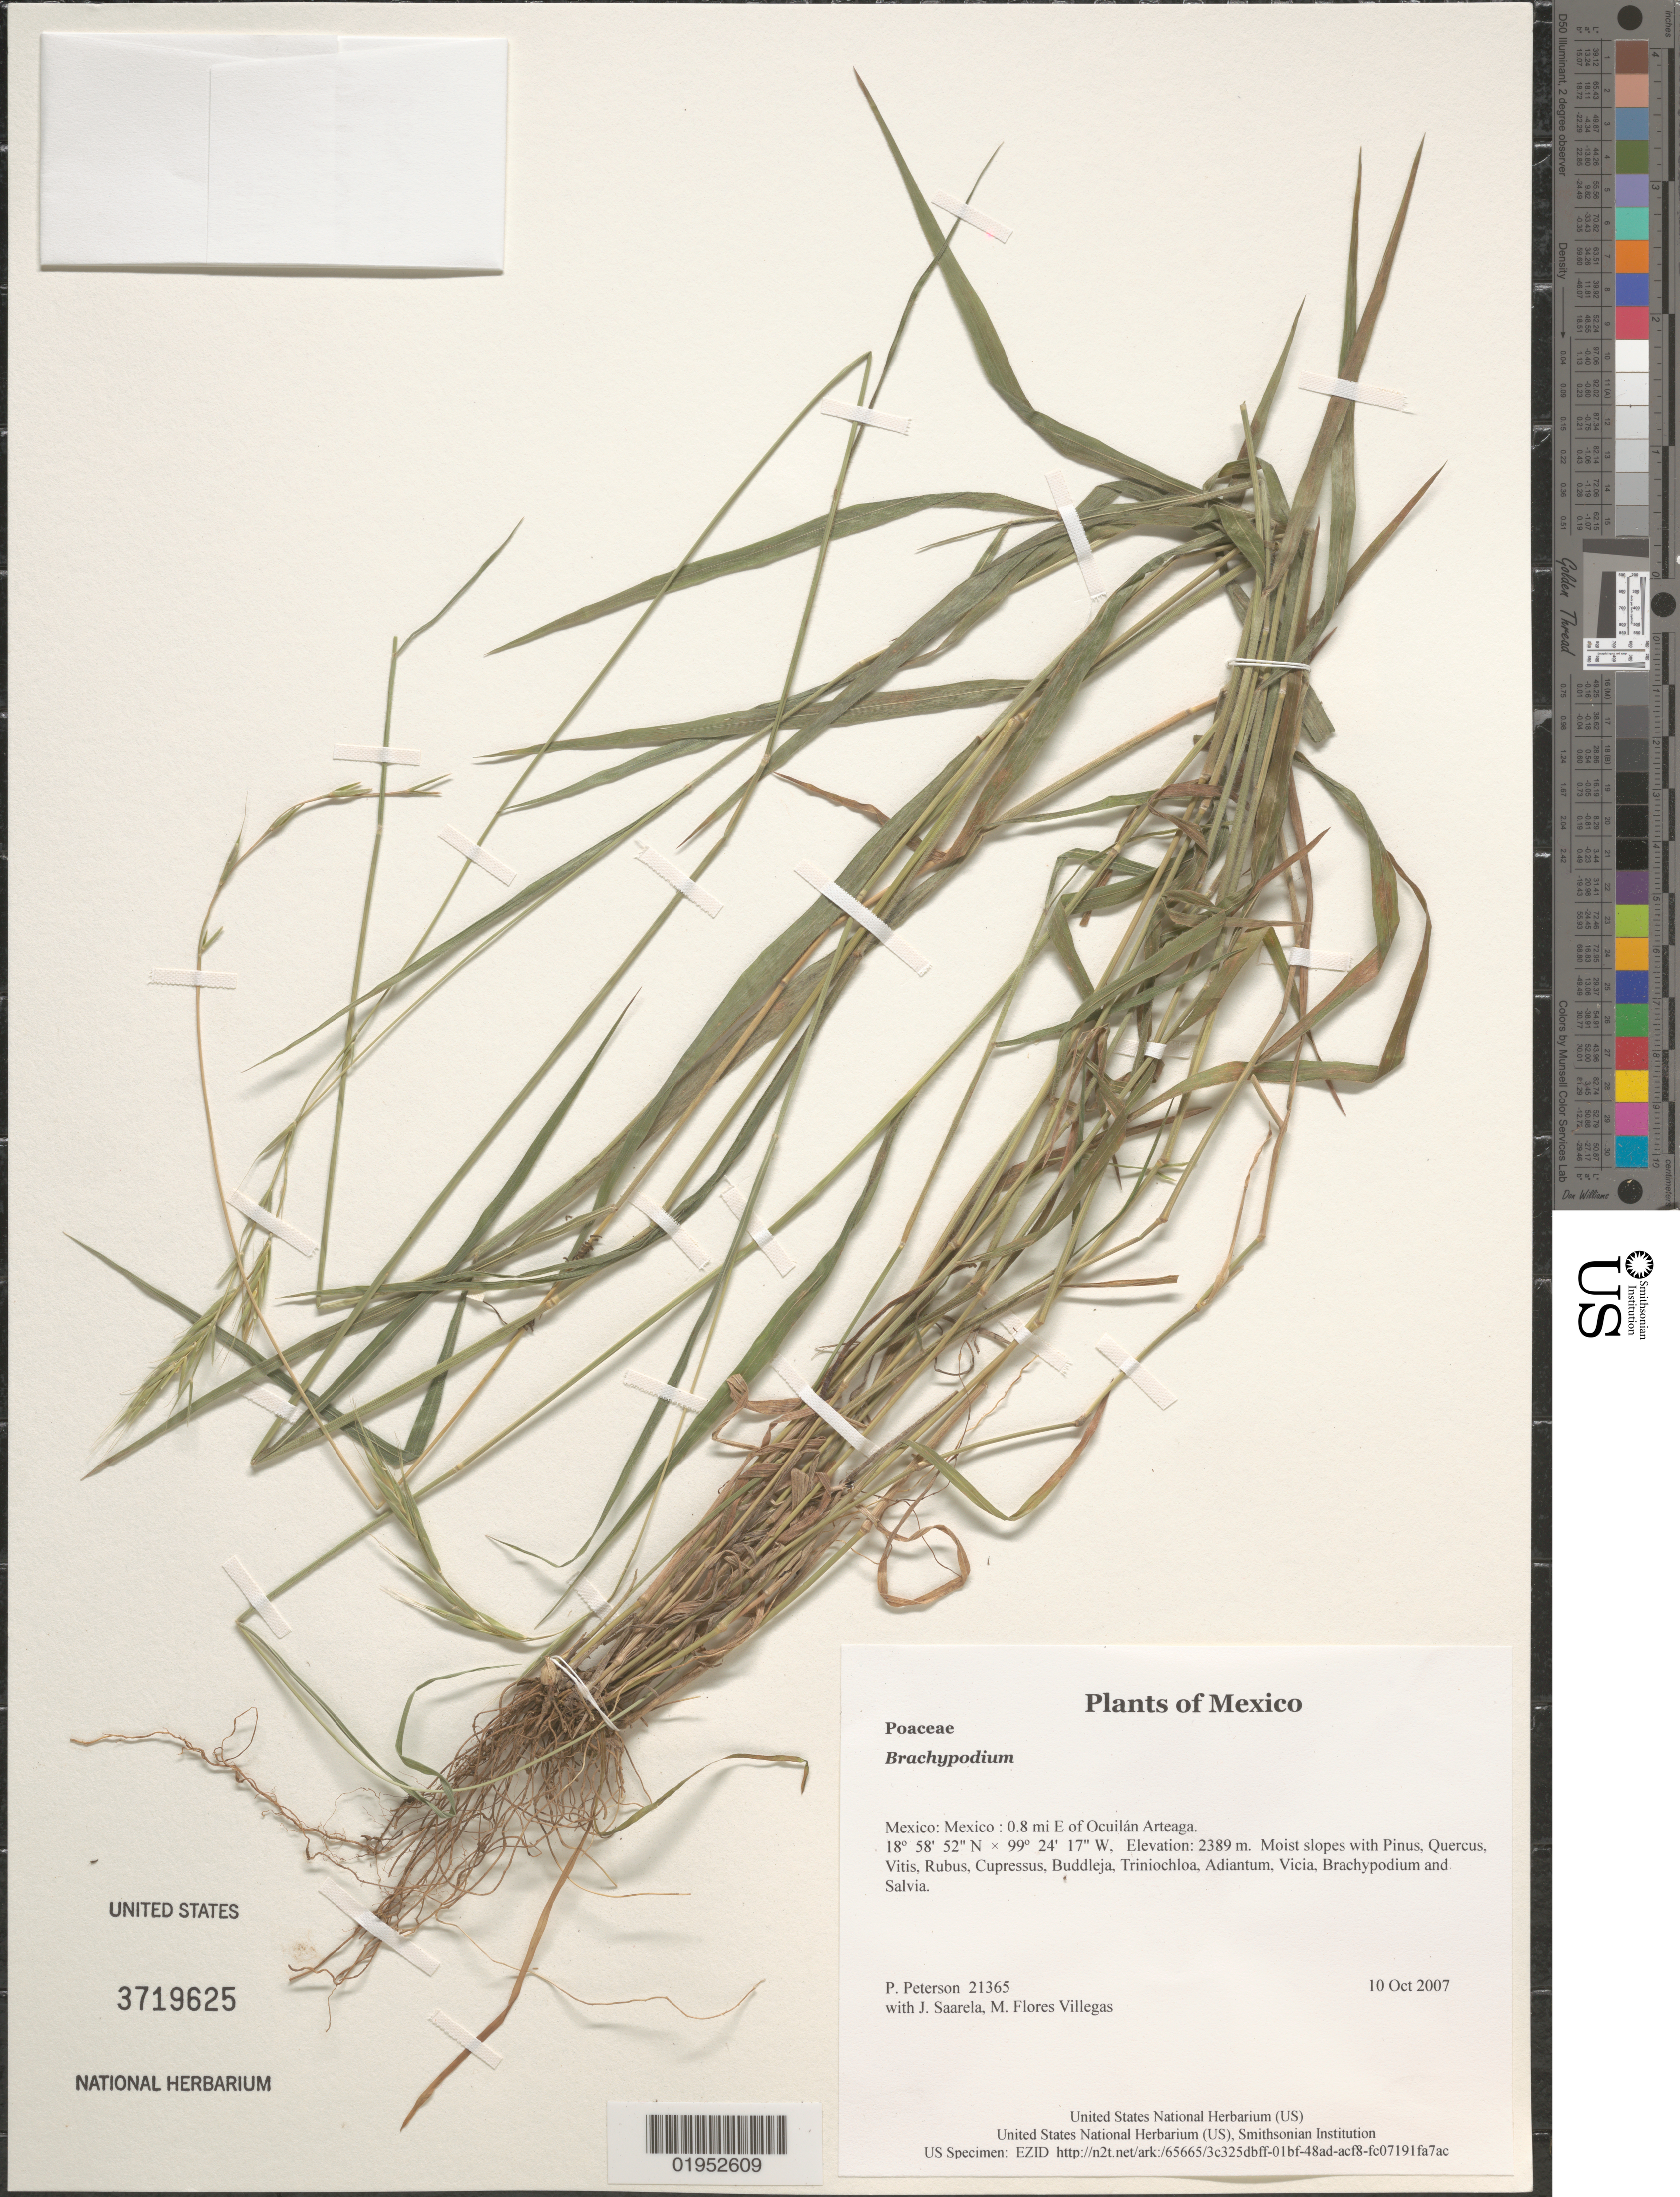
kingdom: Plantae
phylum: Tracheophyta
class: Liliopsida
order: Poales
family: Poaceae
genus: Brachypodium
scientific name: Brachypodium sp.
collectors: P. M. Peterson, J. Saarela & M. Flores Villegas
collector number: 21365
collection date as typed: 10 Oct 2007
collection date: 2007-10-10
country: Mexico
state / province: México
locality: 0.8 mi E of Ocuilán Arteaga.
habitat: Moist slopes with Pinus, Quercus, Vitis, Rubus, Cupressus, Buddleja, Triniochloa, Adiantum, Vicia, Brachypodium and Salvia.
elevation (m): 2389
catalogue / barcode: US 3719625